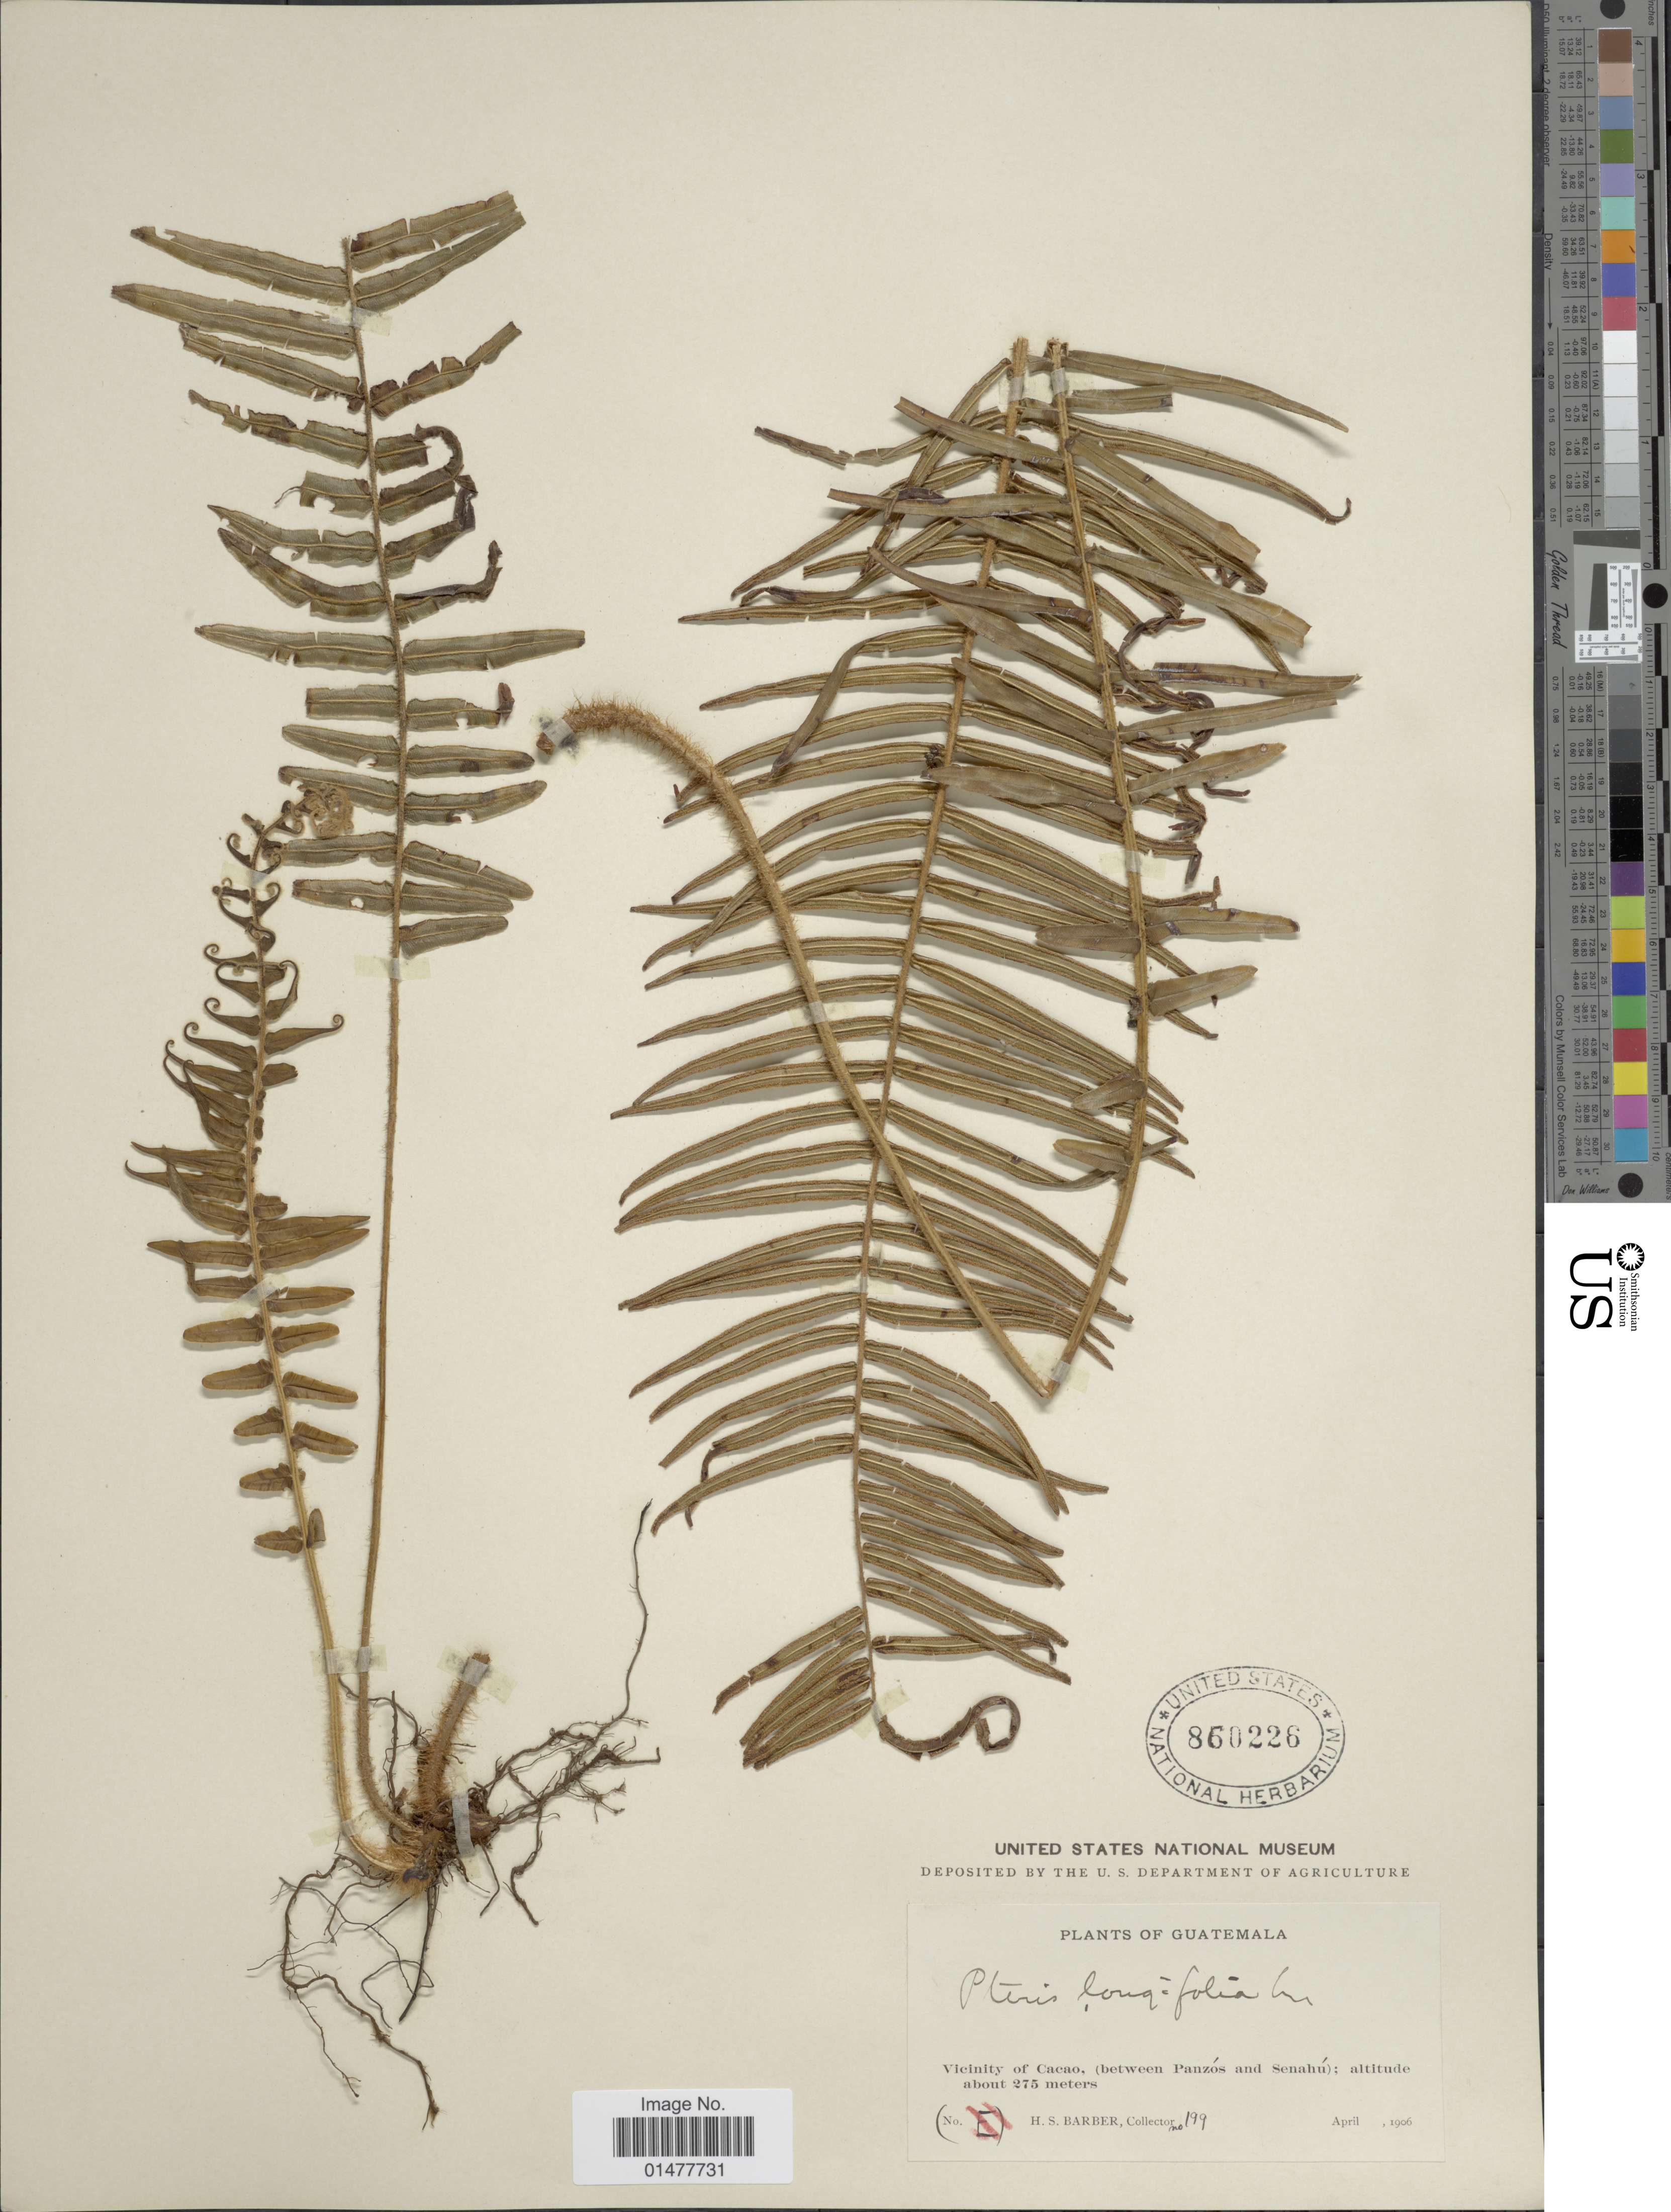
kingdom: Plantae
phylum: Tracheophyta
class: Polypodiopsida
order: Polypodiales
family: Pteridaceae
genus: Pteris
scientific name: Pteris longifolia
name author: L.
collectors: H. Barber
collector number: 199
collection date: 1906-04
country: Guatemala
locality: Vicinity of Cacao, (between Panzós and Senahú).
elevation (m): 275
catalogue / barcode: US 860226